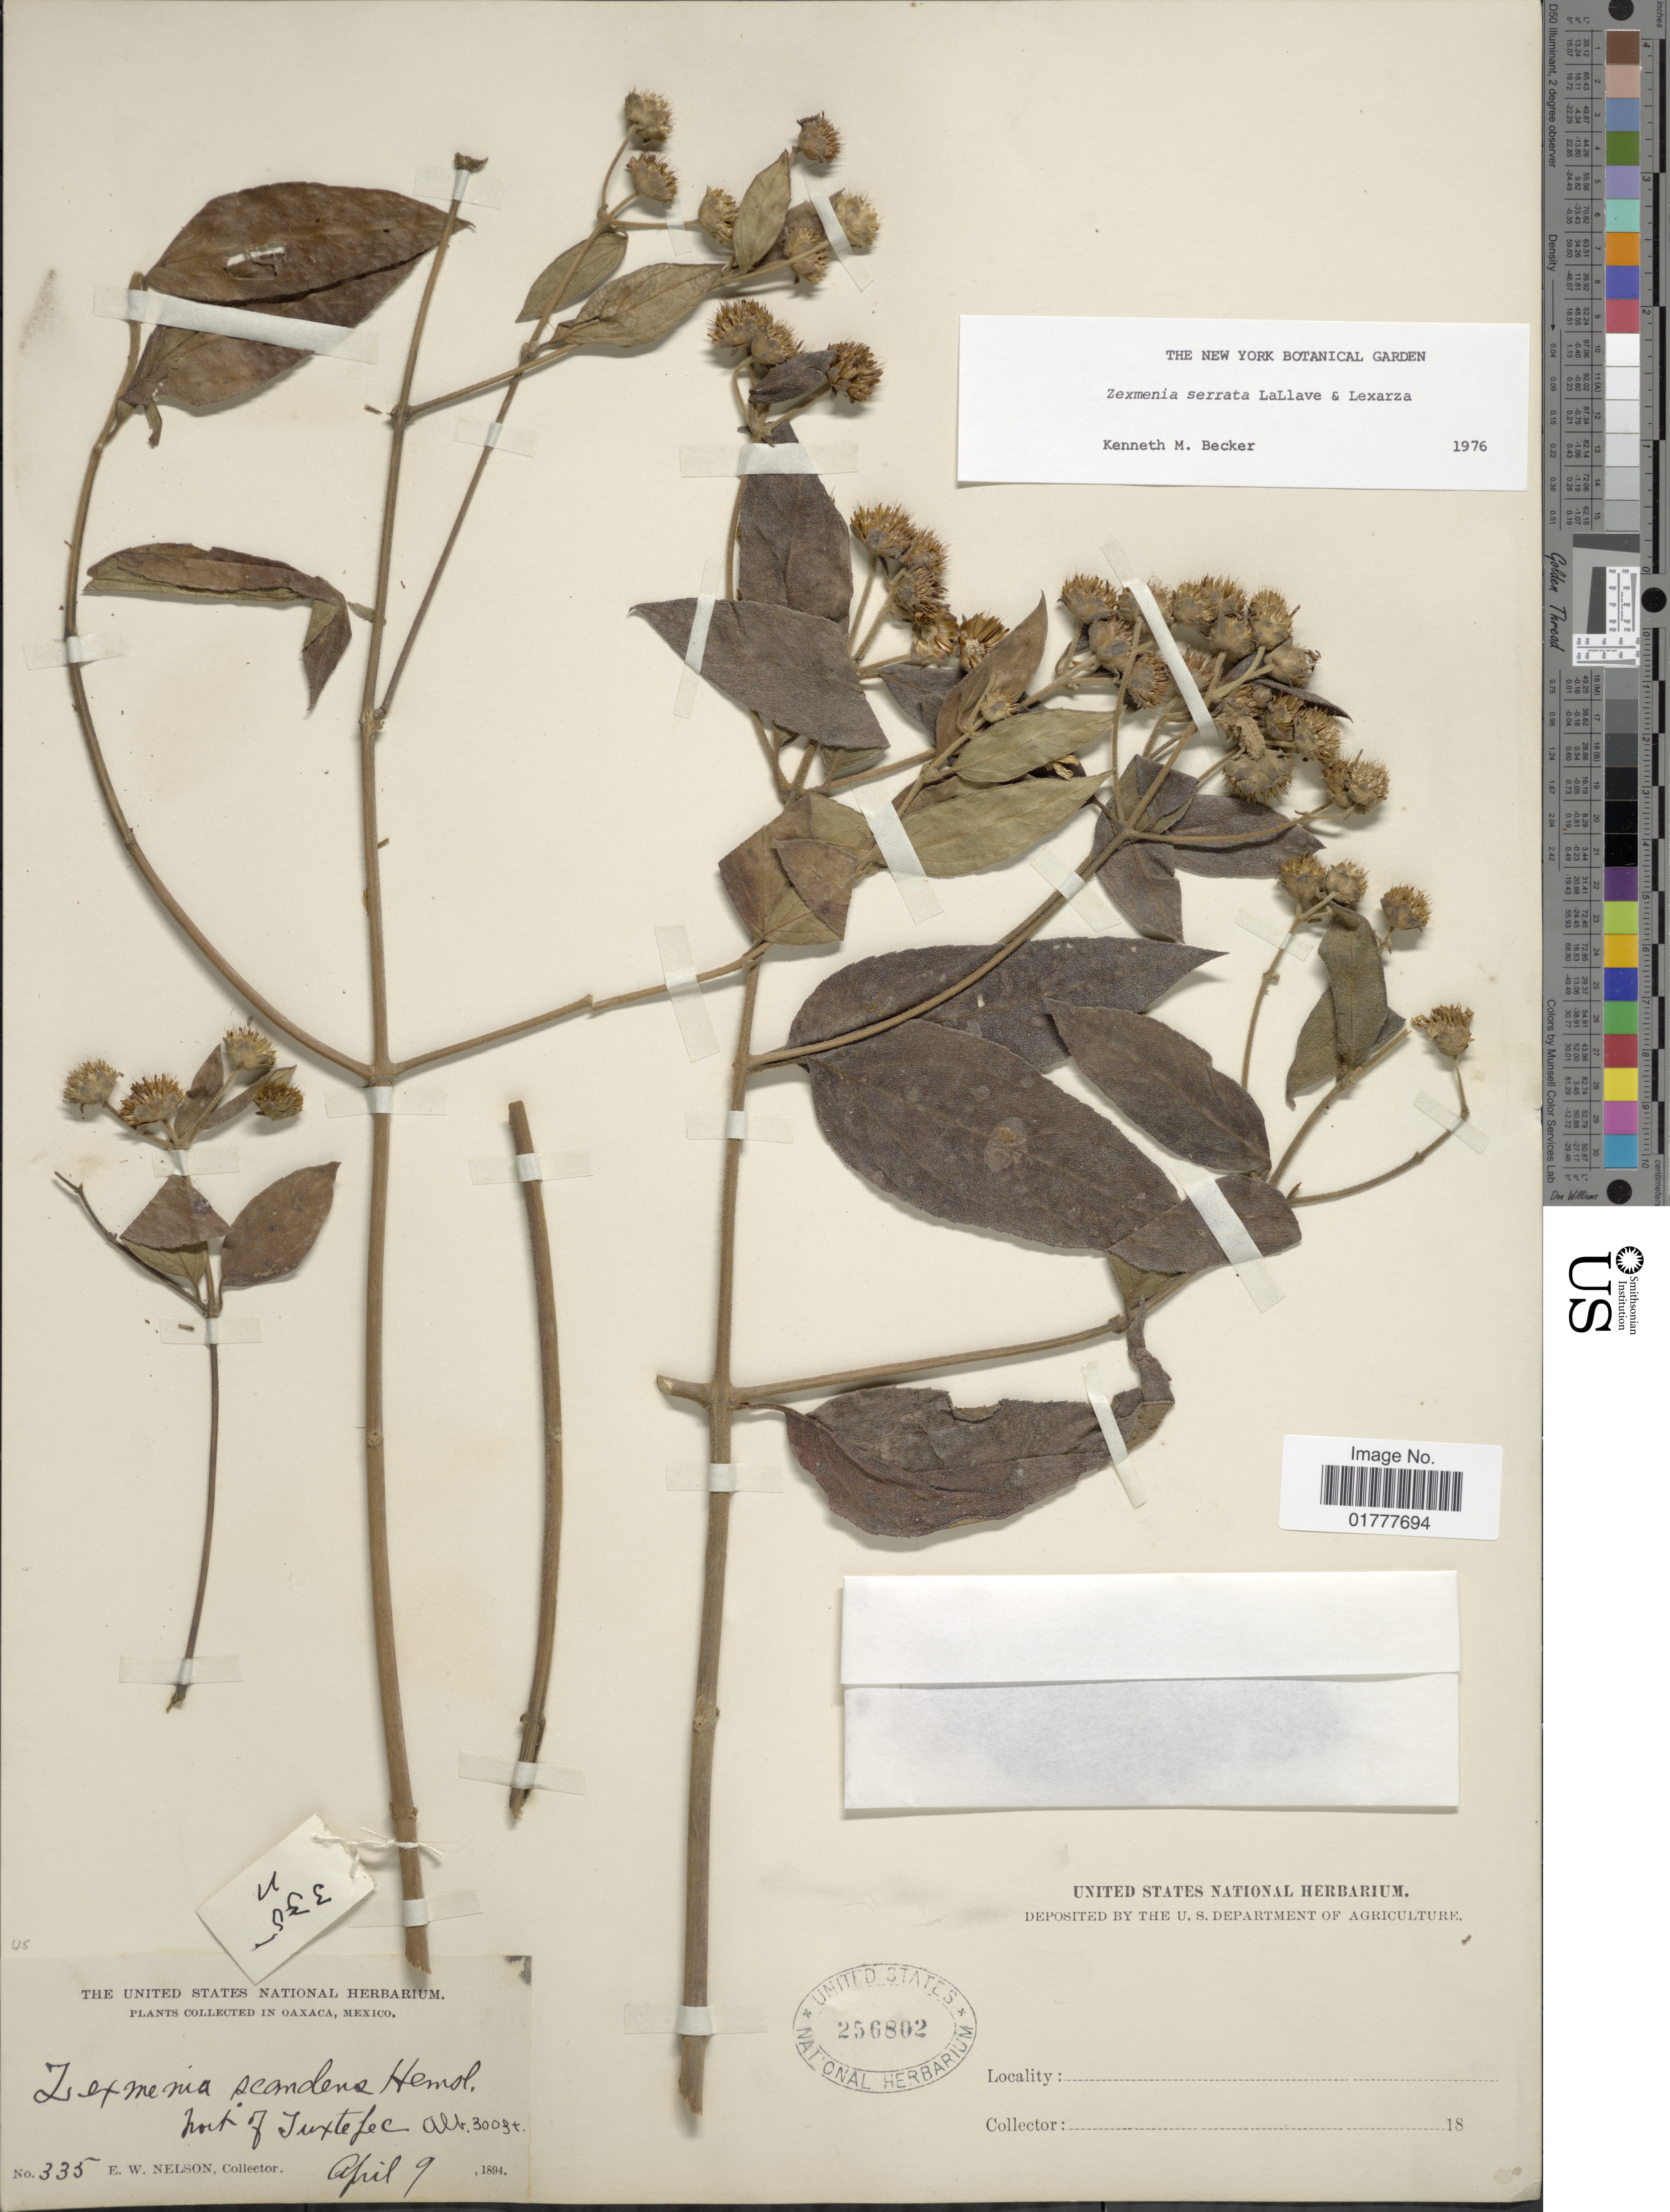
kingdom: Plantae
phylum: Tracheophyta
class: Magnoliopsida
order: Asterales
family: Asteraceae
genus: Zexmenia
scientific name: Zexmenia serrata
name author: La Llave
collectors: E. W. Nelson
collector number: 335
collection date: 1894-04-09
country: Mexico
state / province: Oaxaca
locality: Oaxaca, Mexico. Hort of Tuxtepec.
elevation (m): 91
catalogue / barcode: US 256802